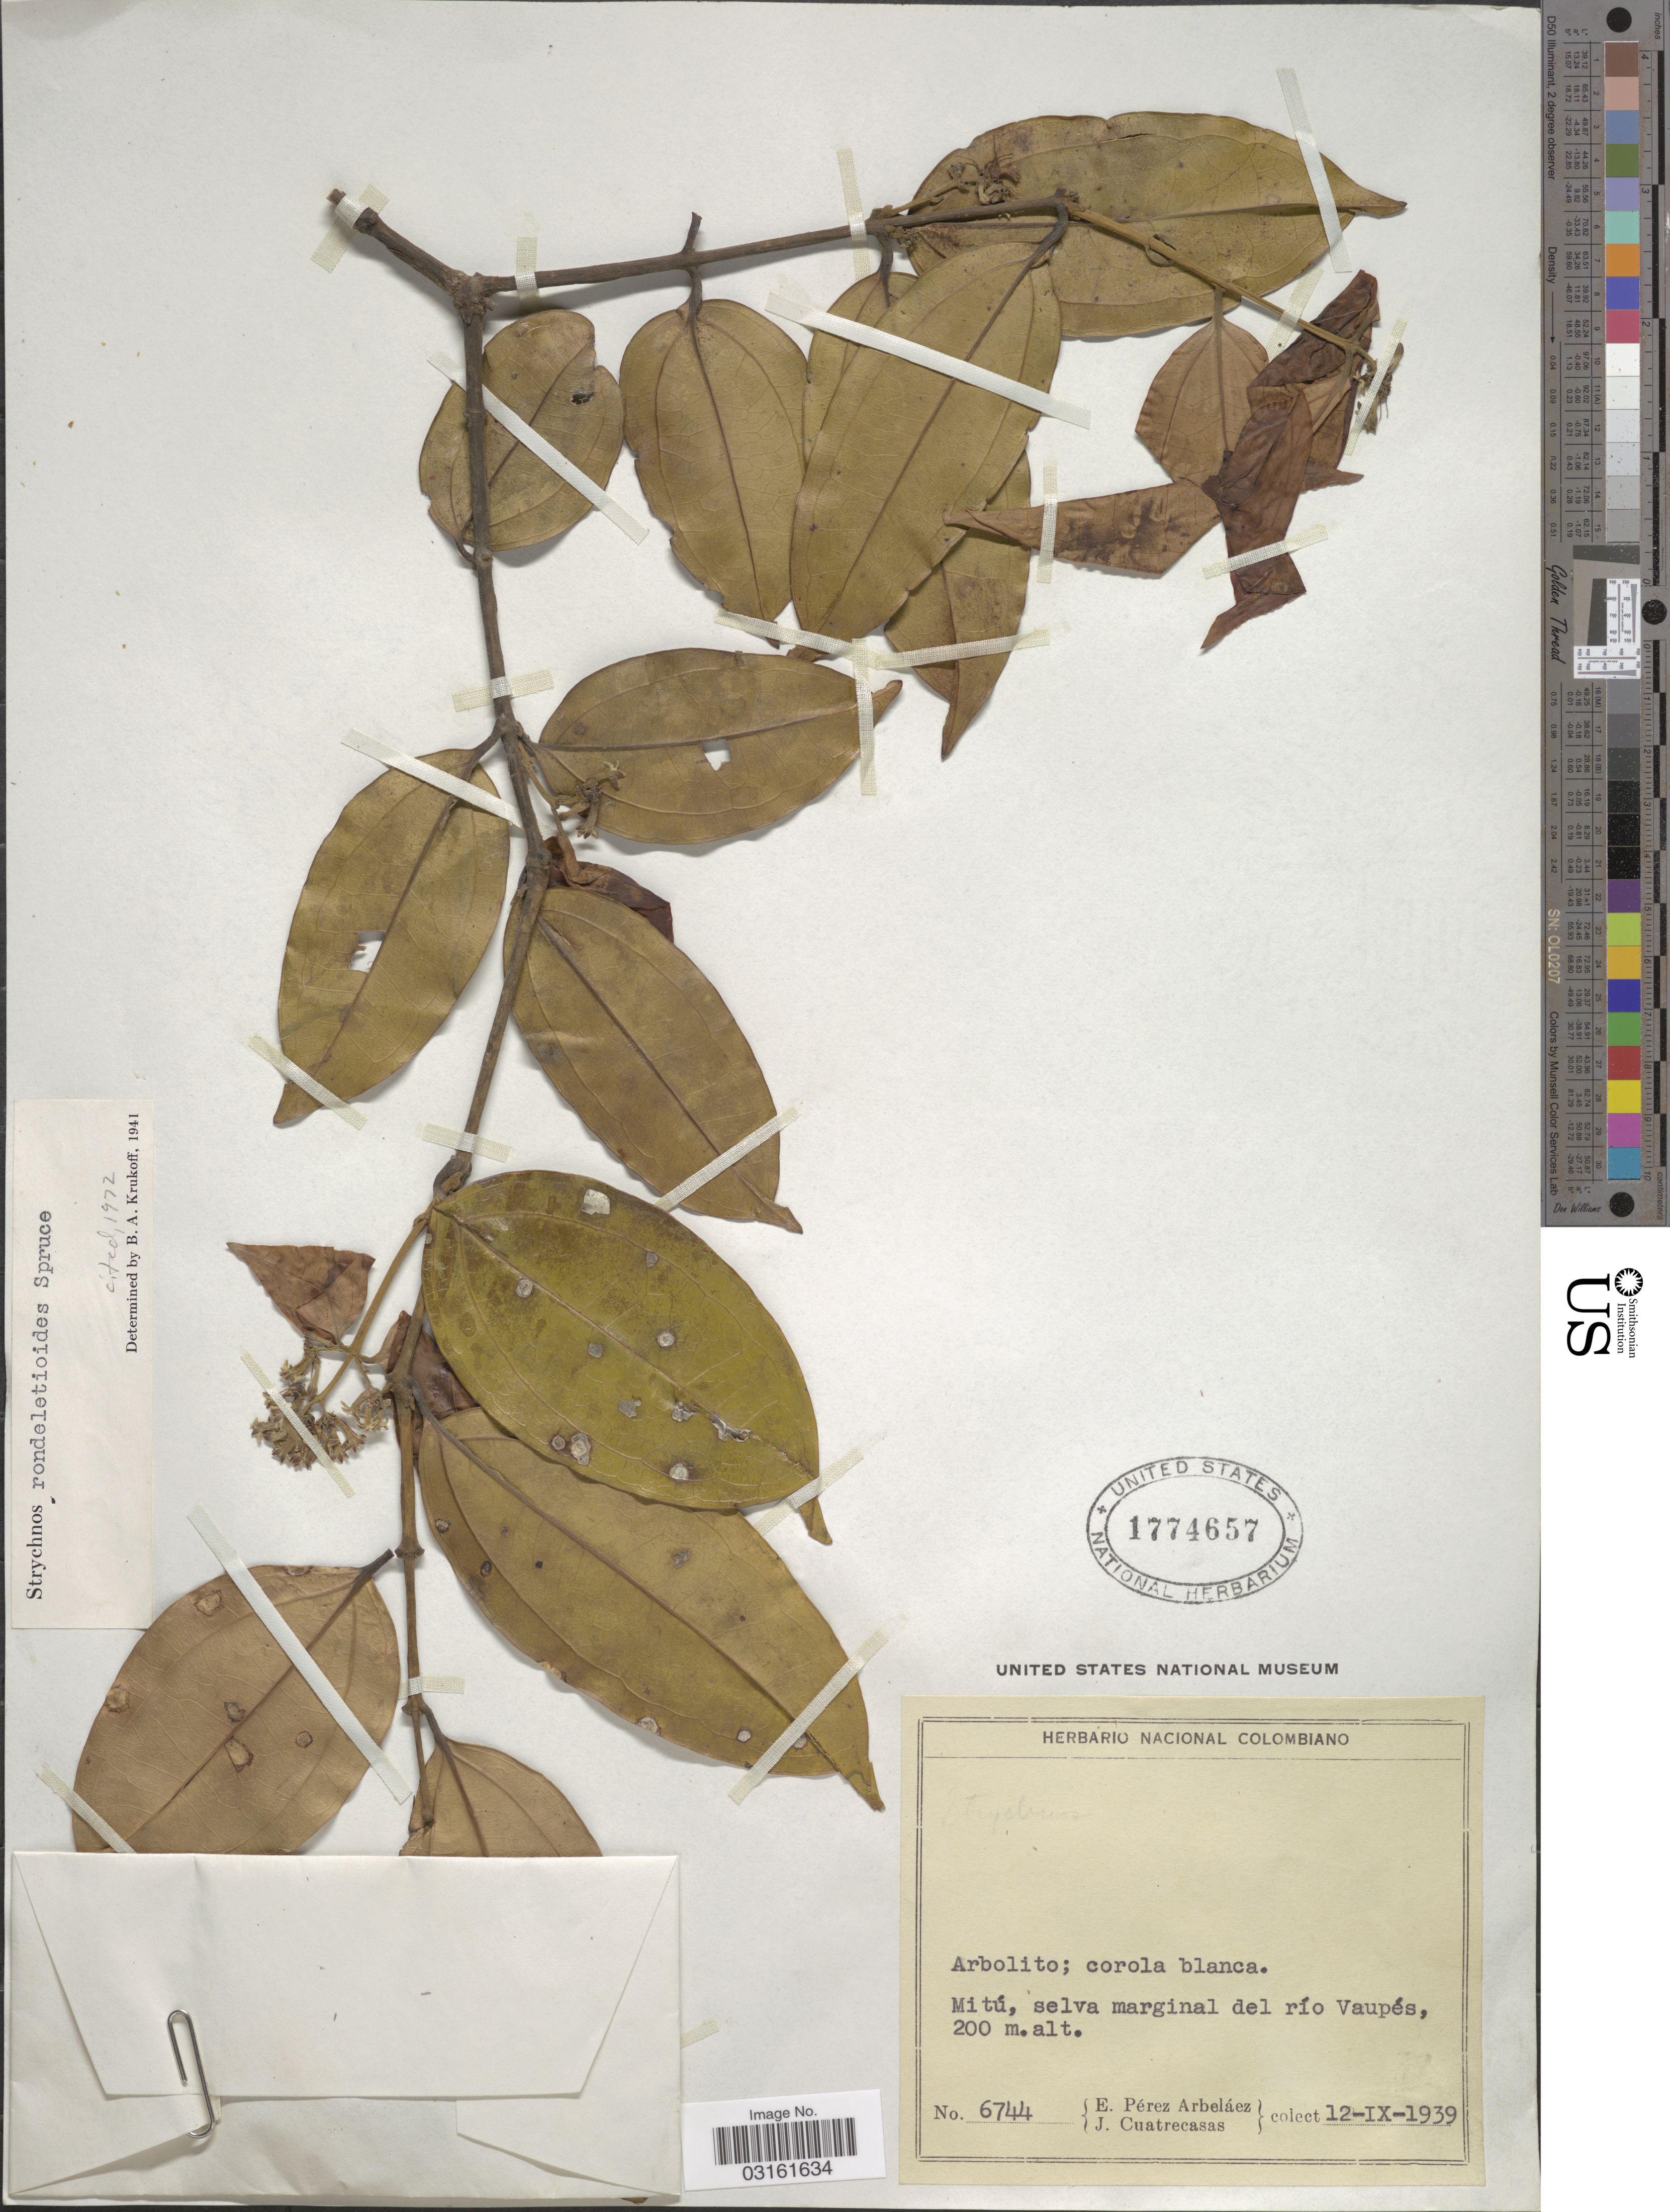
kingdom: Plantae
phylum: Tracheophyta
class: Magnoliopsida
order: Gentianales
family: Loganiaceae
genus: Strychnos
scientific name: Strychnos rondeletioides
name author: Spruce ex Benth.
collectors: E. Pérez Arbeláez & J. Cuatrecasas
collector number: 6744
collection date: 1939-09-12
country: Colombia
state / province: Vaupés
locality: Mitú, selva marginal del río Vaupés.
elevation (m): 200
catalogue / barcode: US 1774657